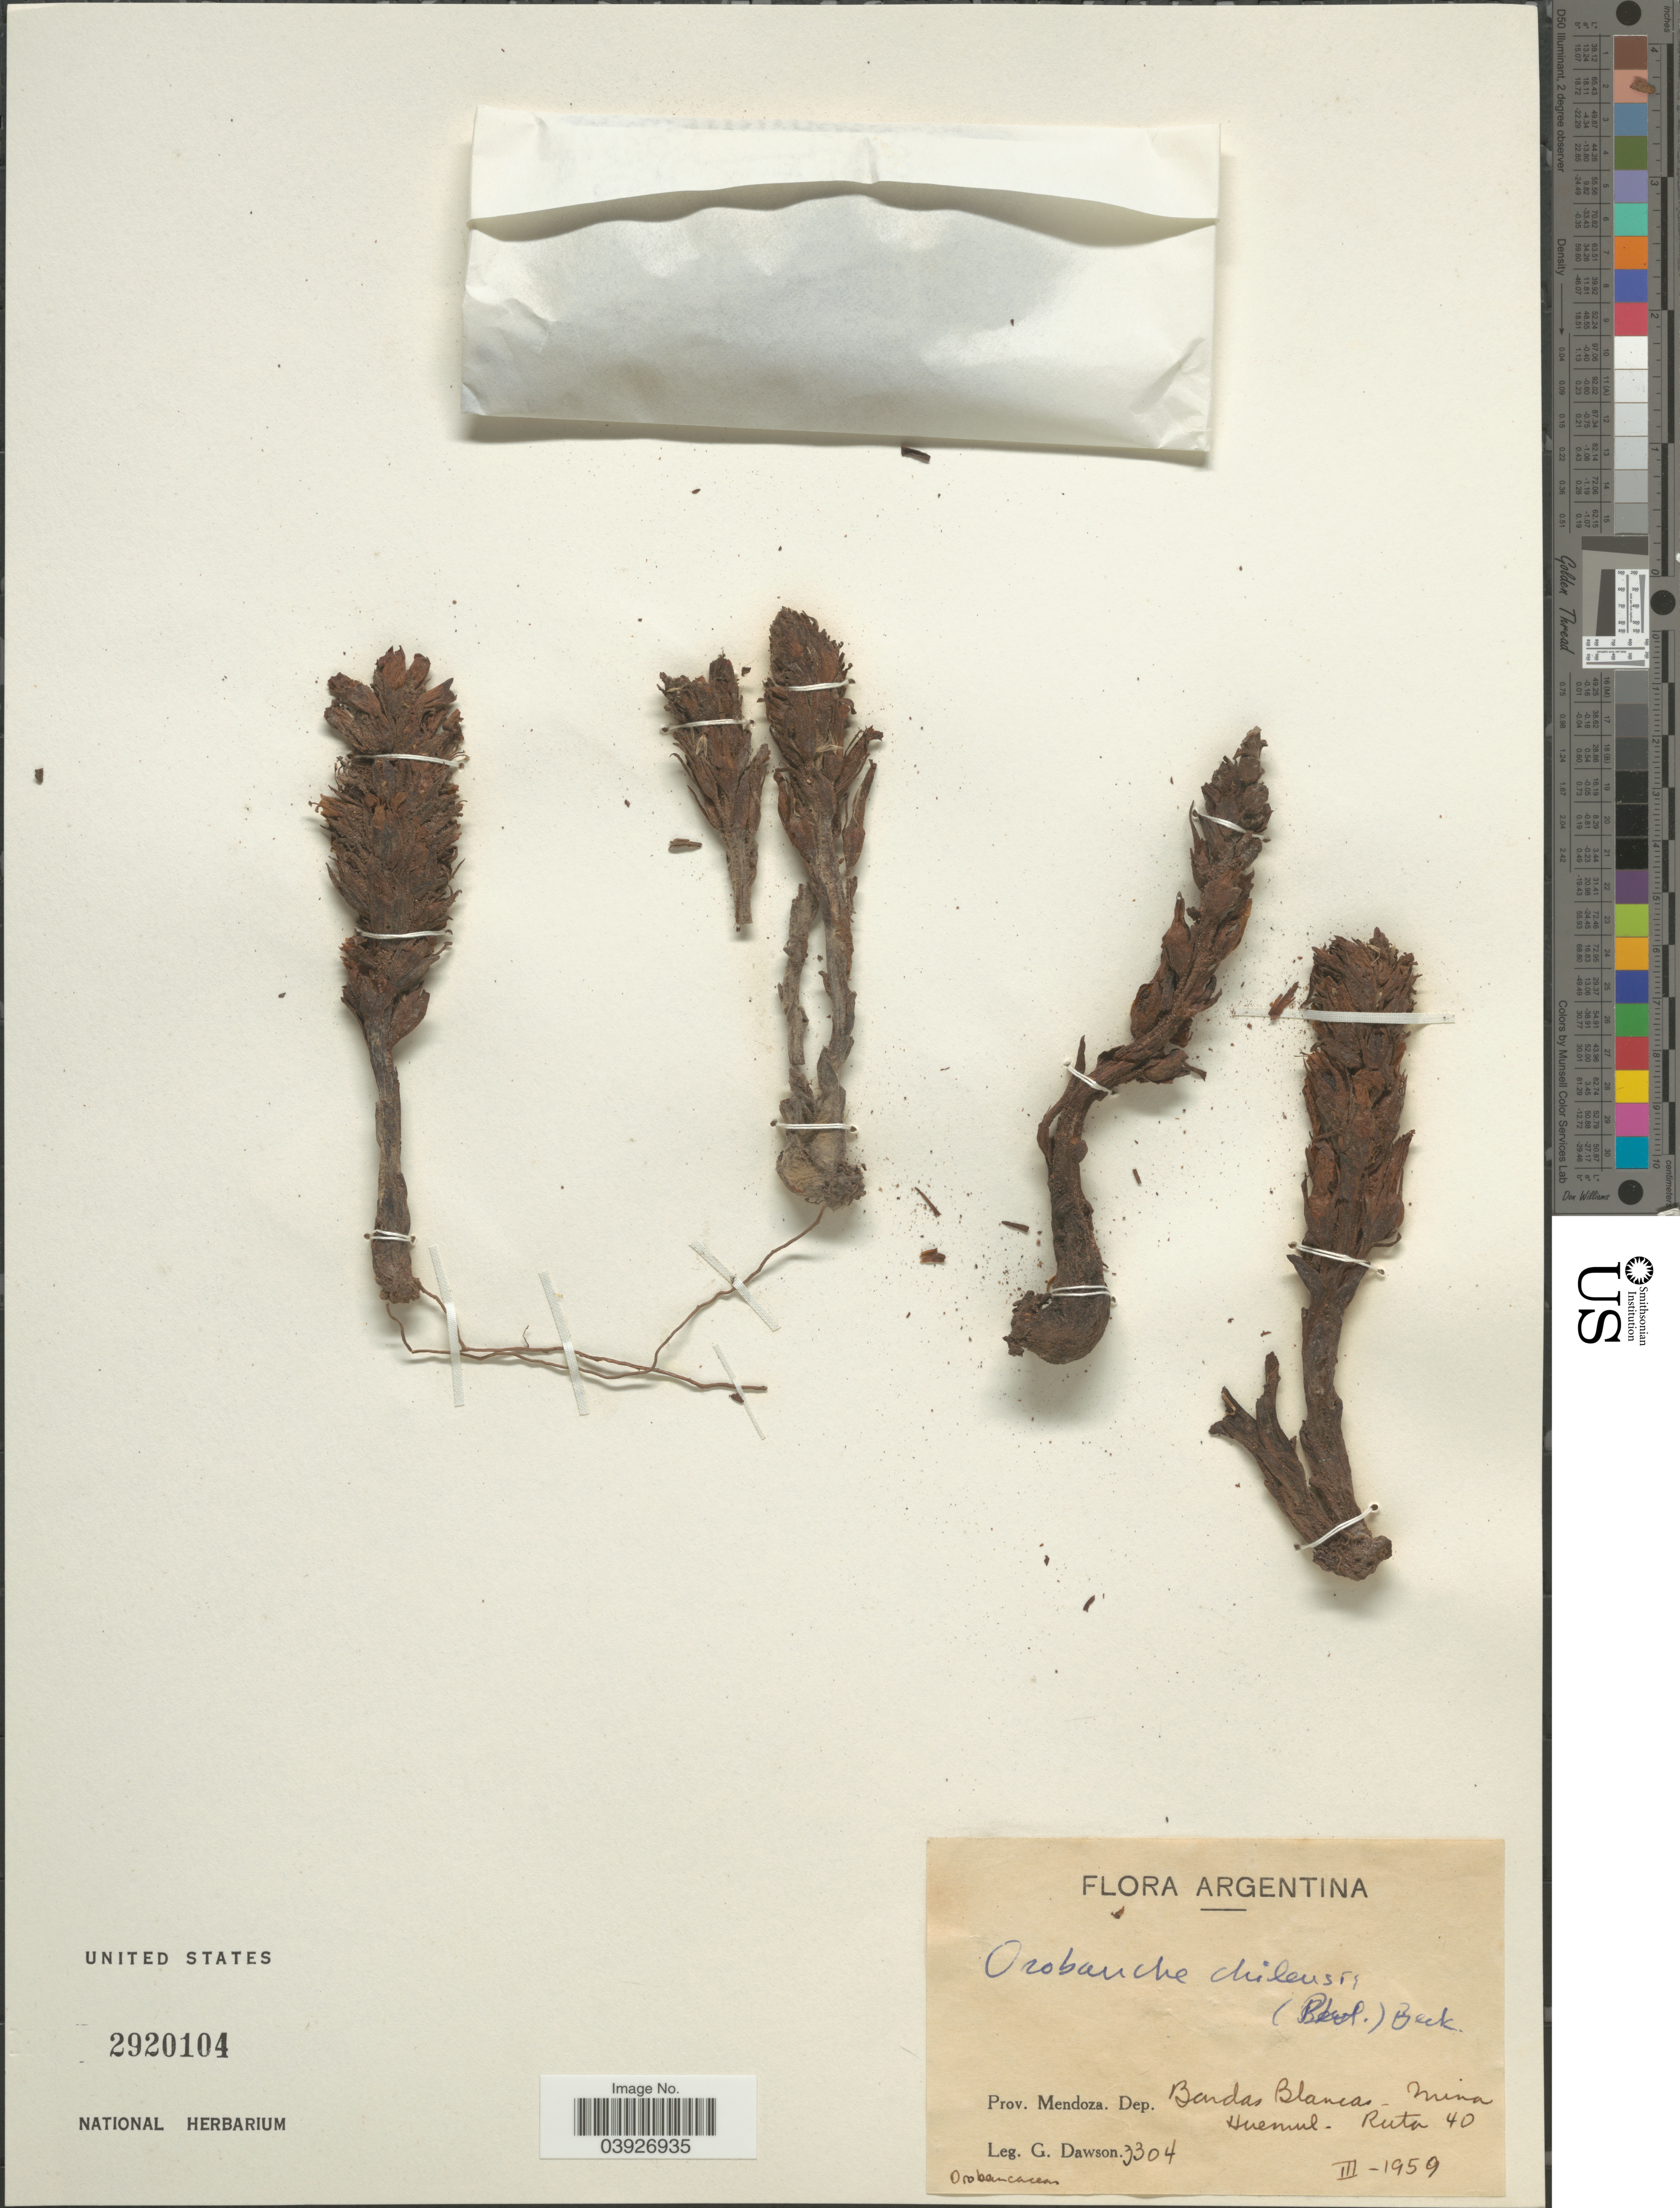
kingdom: Plantae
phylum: Tracheophyta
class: Magnoliopsida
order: Lamiales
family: Orobanchaceae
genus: Orobanche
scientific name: Orobanche chilensis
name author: (Phil.) Beck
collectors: G. Dawson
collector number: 3304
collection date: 1959-03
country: Argentina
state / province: Mendoza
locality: Dep. Bandas Blanca - Mina Huemul - Ruta 40.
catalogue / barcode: US 2920104